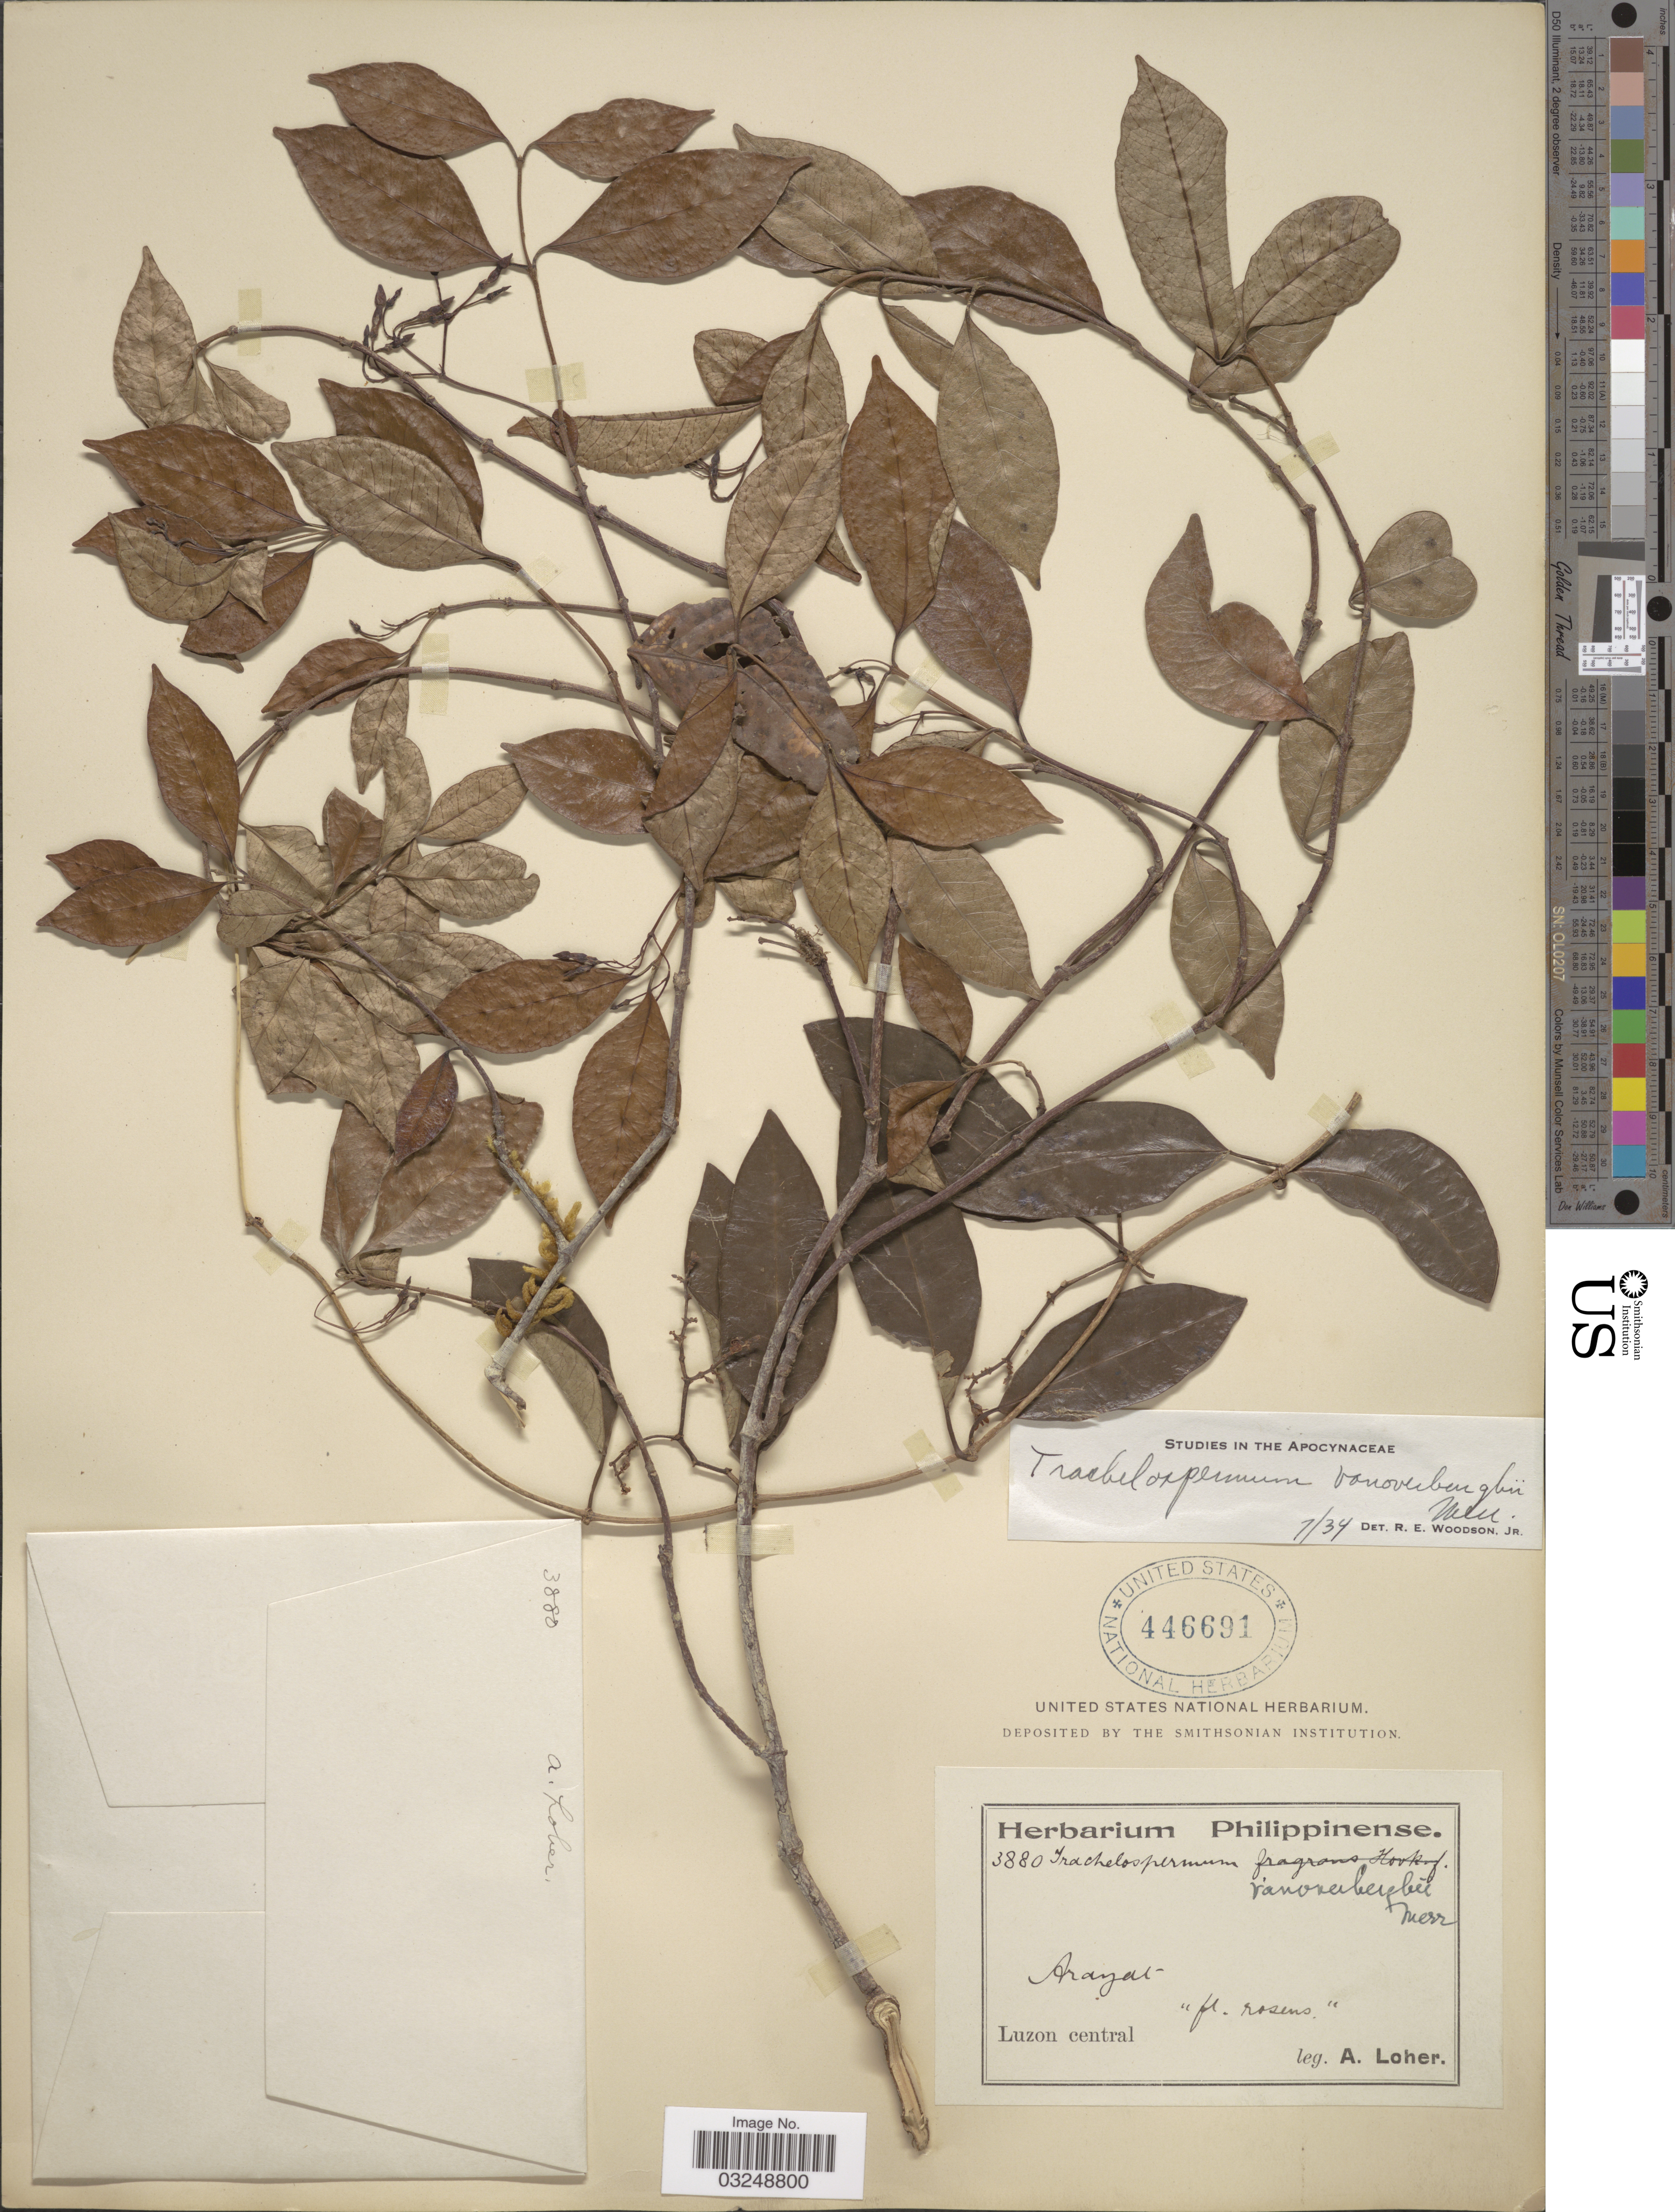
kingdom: Plantae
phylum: Tracheophyta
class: Magnoliopsida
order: Gentianales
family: Apocynaceae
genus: Trachelospermum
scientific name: Trachelospermum vanoverberghii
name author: Merr.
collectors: A. Loher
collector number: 3880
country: Philippines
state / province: Central Luzon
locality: Luzon central.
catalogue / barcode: US 446691